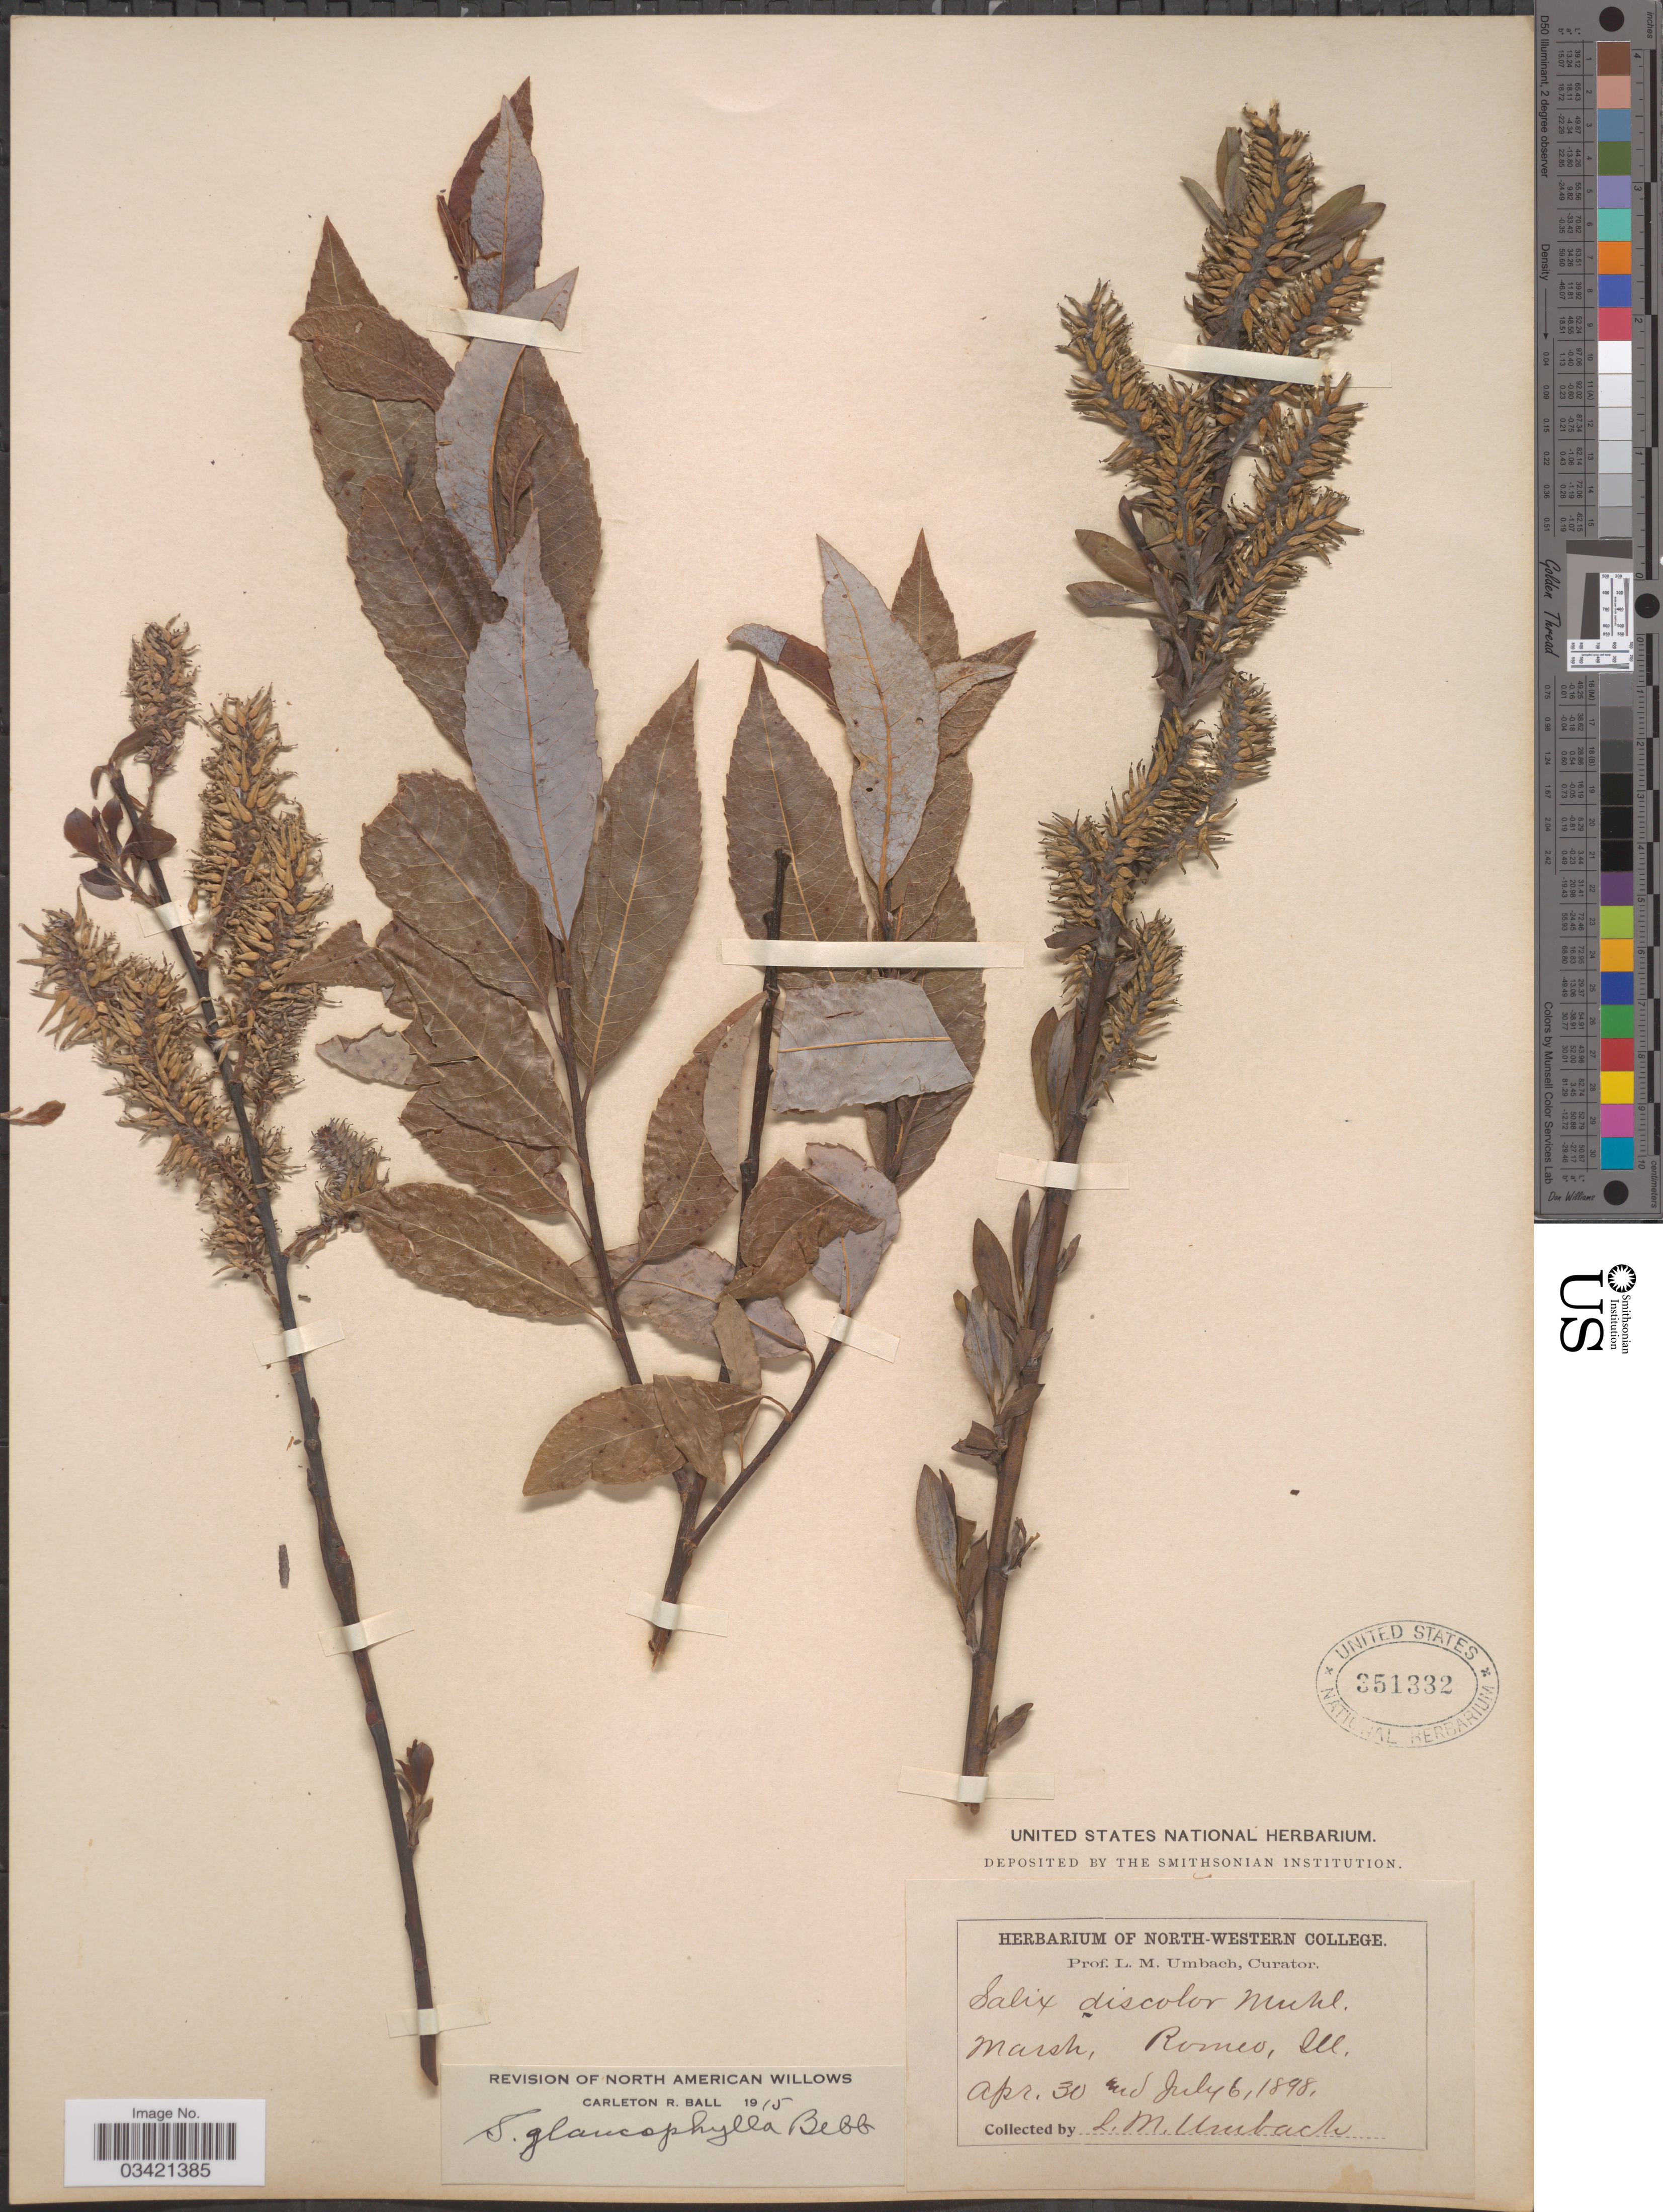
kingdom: Plantae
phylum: Tracheophyta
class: Magnoliopsida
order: Malpighiales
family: Salicaceae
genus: Salix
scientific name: Salix glaucophylla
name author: Andersson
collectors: L. M. Umbach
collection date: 1898-04-30/1898-07-06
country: United States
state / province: Illinois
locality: Marsh, Romeo.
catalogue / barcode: US 351332